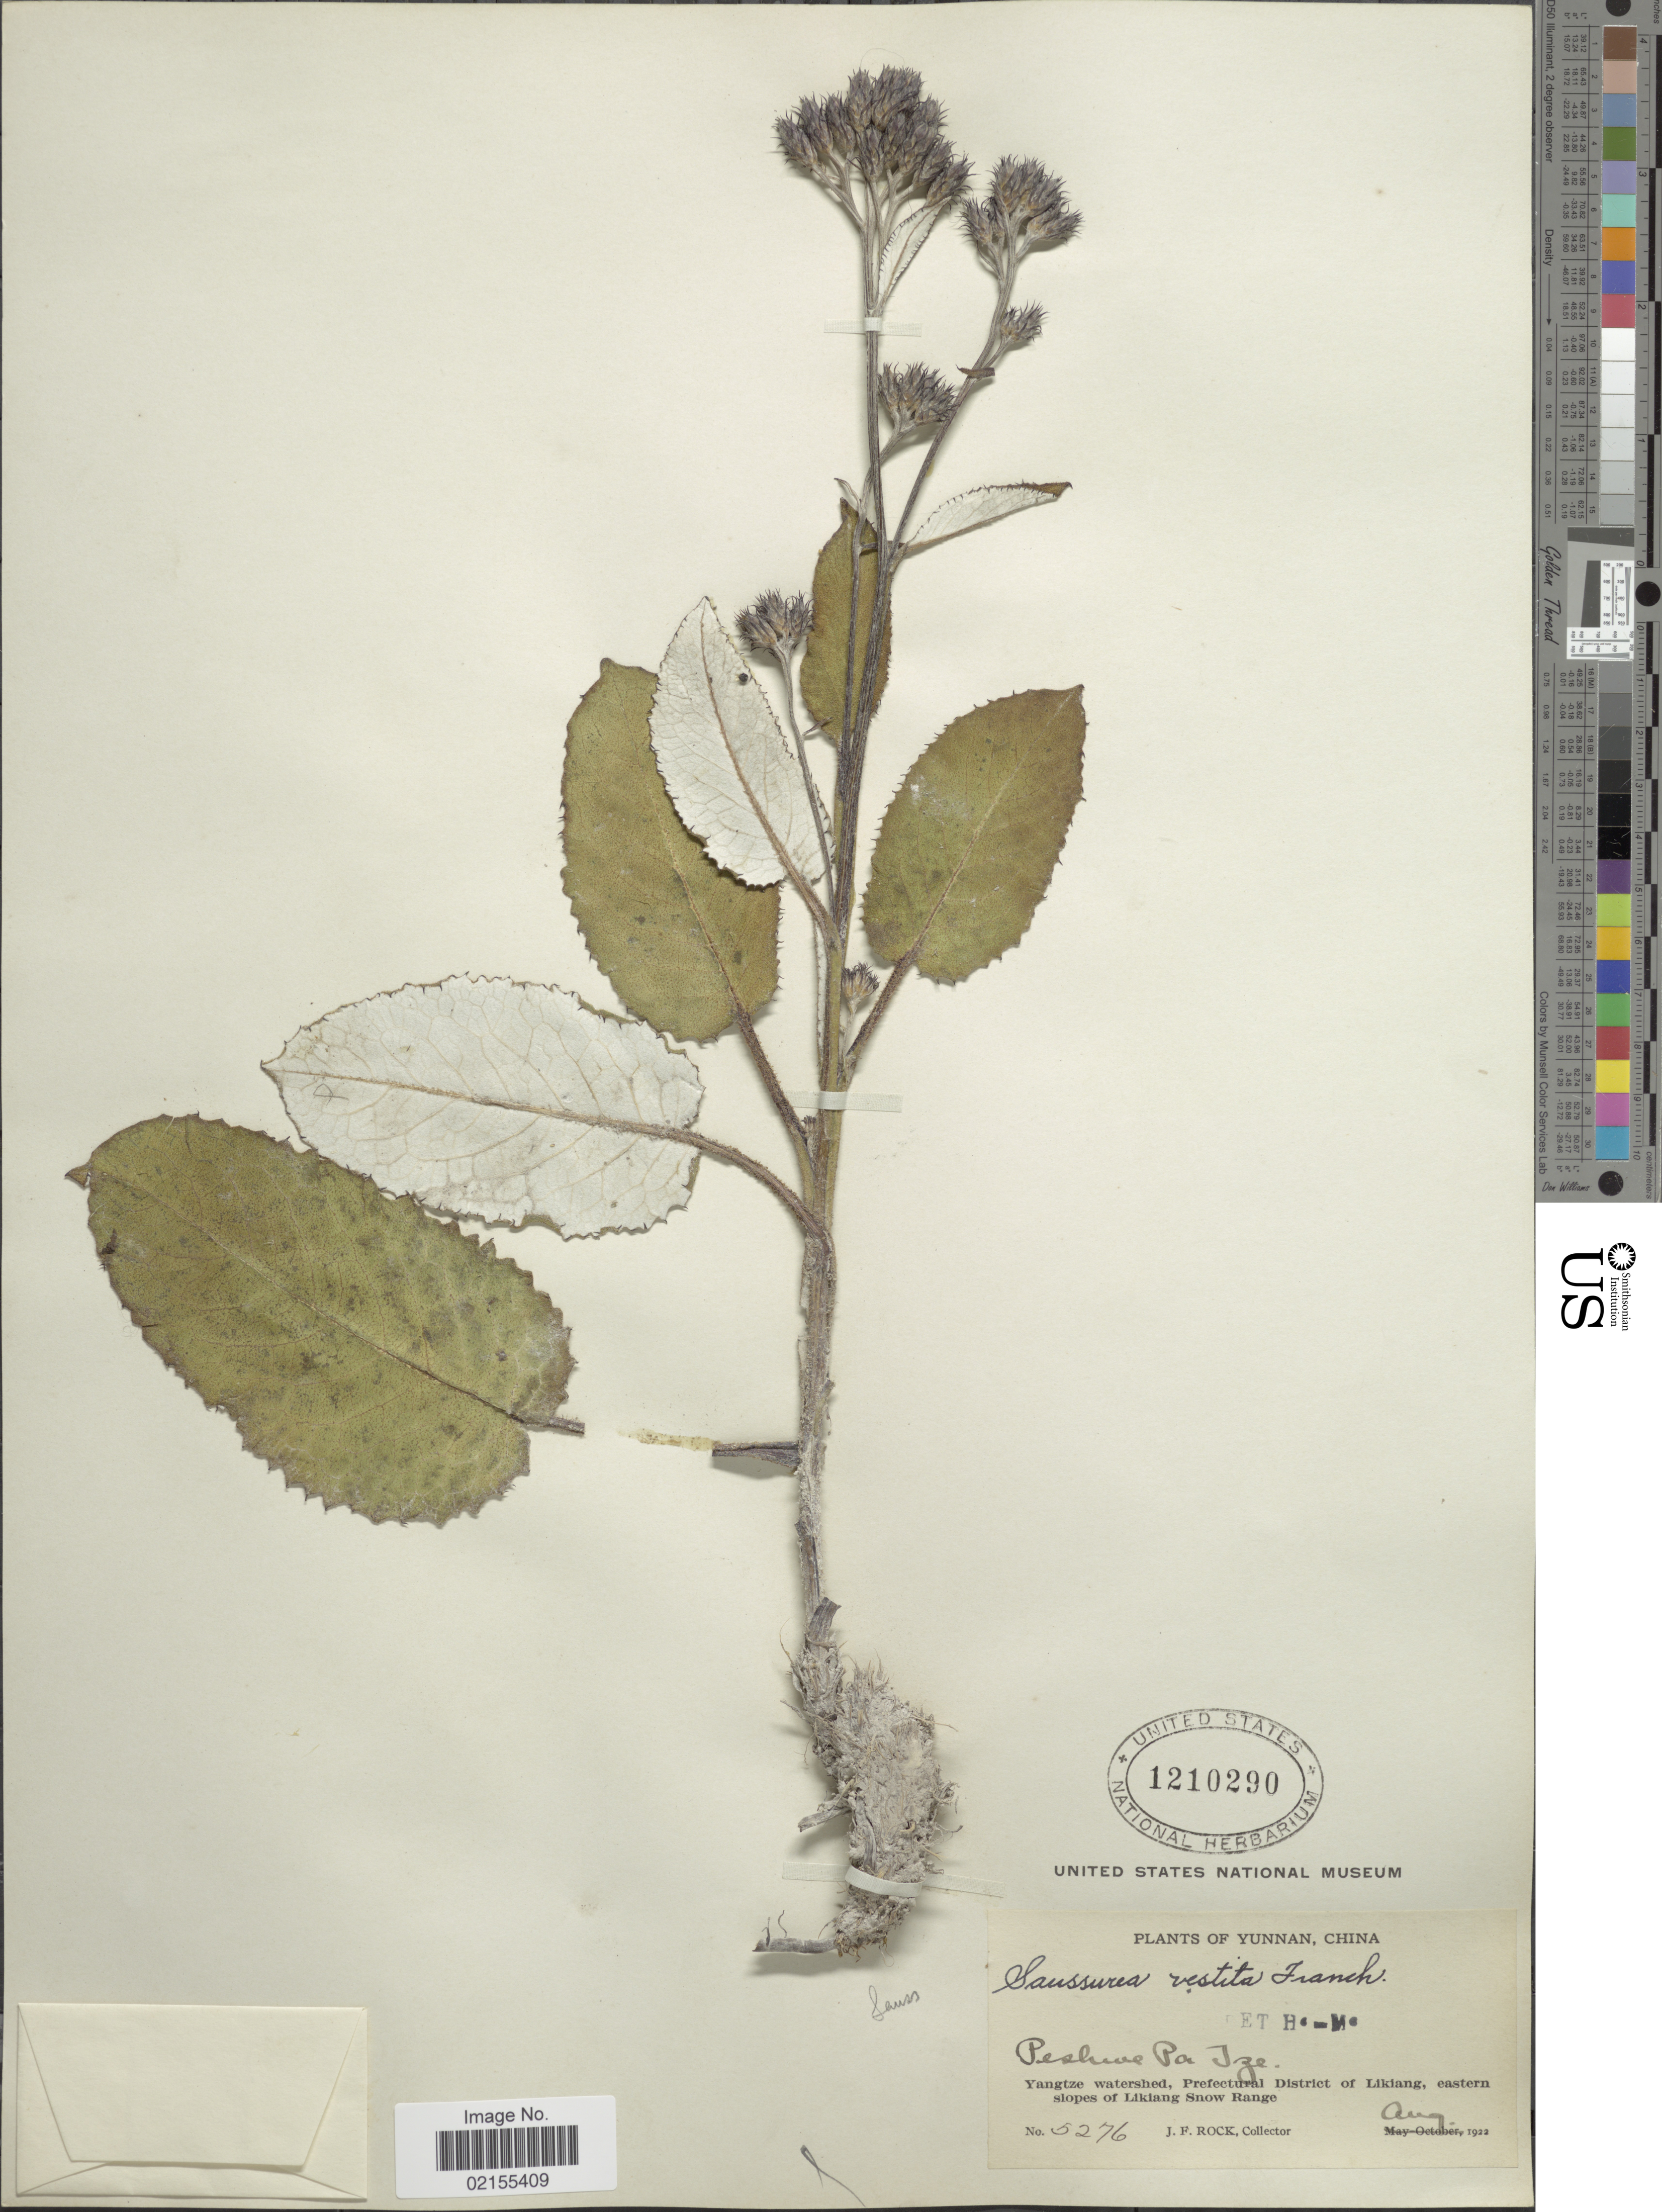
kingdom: Plantae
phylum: Tracheophyta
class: Magnoliopsida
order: Asterales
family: Asteraceae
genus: Saussurea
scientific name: Saussurea vestita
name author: Franch.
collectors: J. Rock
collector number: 5276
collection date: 1922-08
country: China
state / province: Yunnan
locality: Peshwe Pa Tze, Yangtze watershed, Prefectural District of Likiang, eastern slopes of Likiang Snow Range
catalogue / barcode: US 1210290